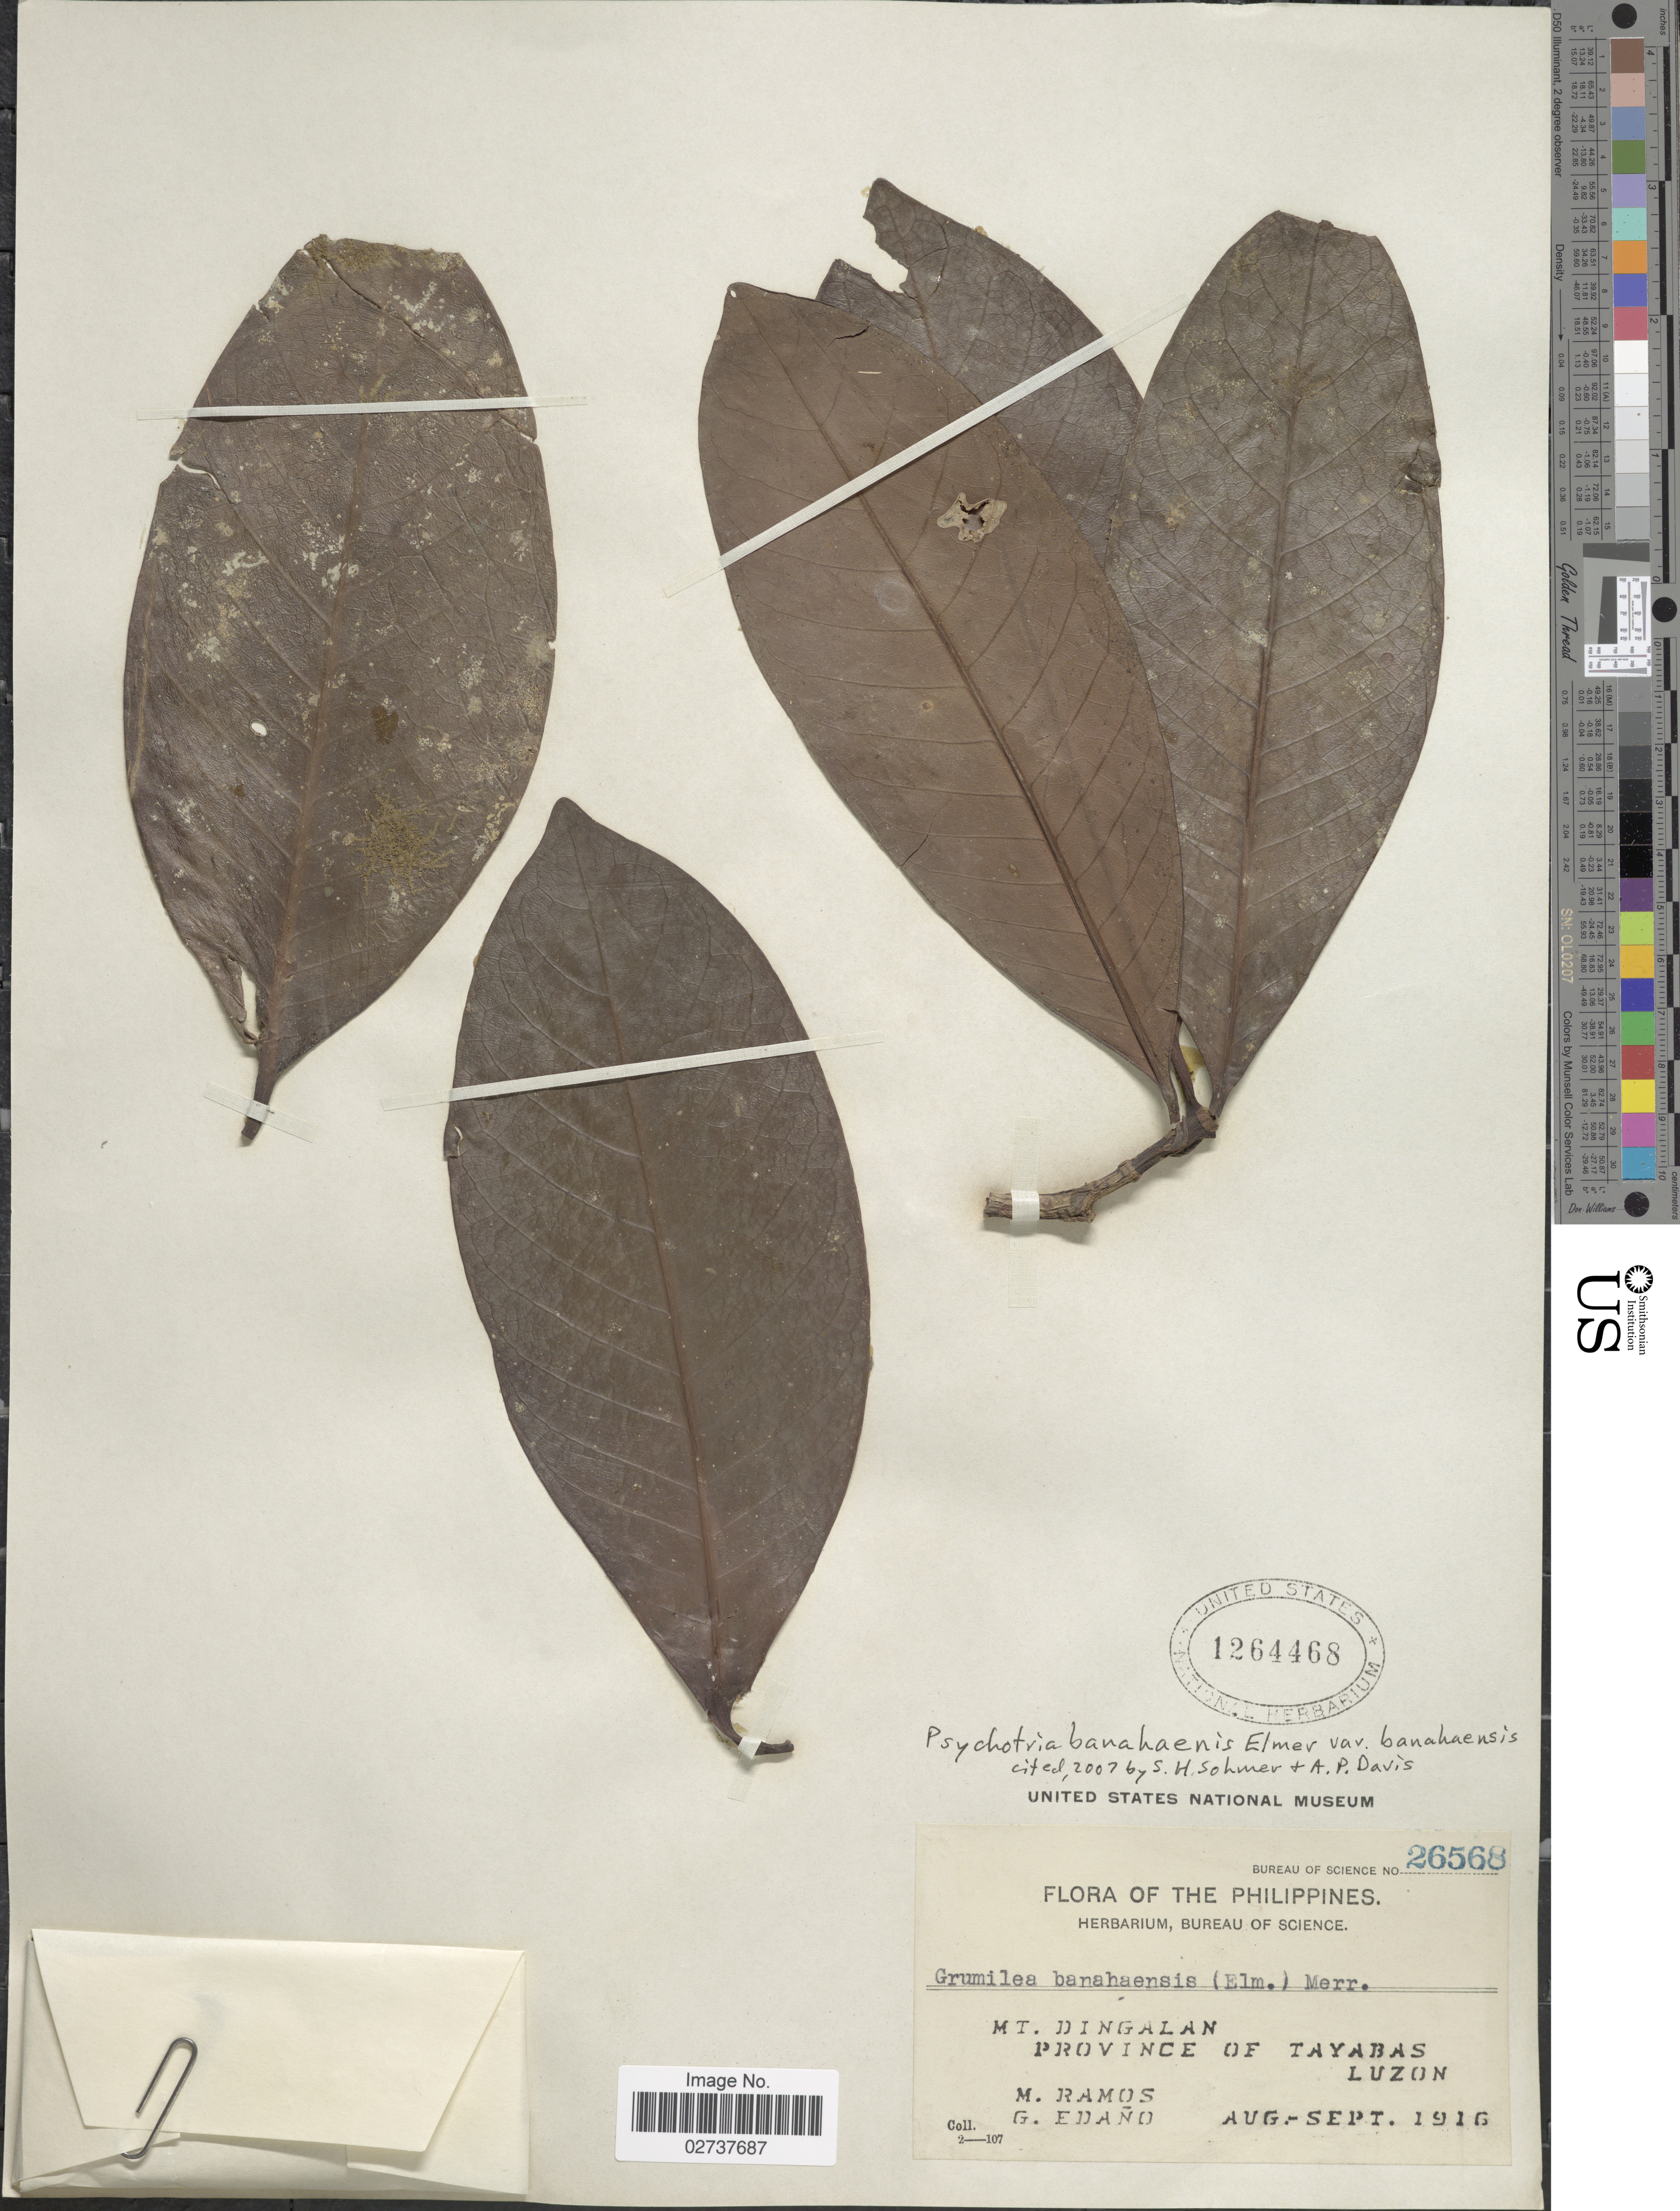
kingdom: Plantae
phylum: Tracheophyta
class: Magnoliopsida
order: Gentianales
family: Rubiaceae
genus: Psychotria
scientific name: Psychotria banahaensis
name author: Elmer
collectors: M. Ramos & G. Edaño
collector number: Bureau of Science 26568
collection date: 1916-08/1916-09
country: Philippines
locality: Mt. Dingalan Province of Tayabas, Luzon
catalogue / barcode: US 1264468